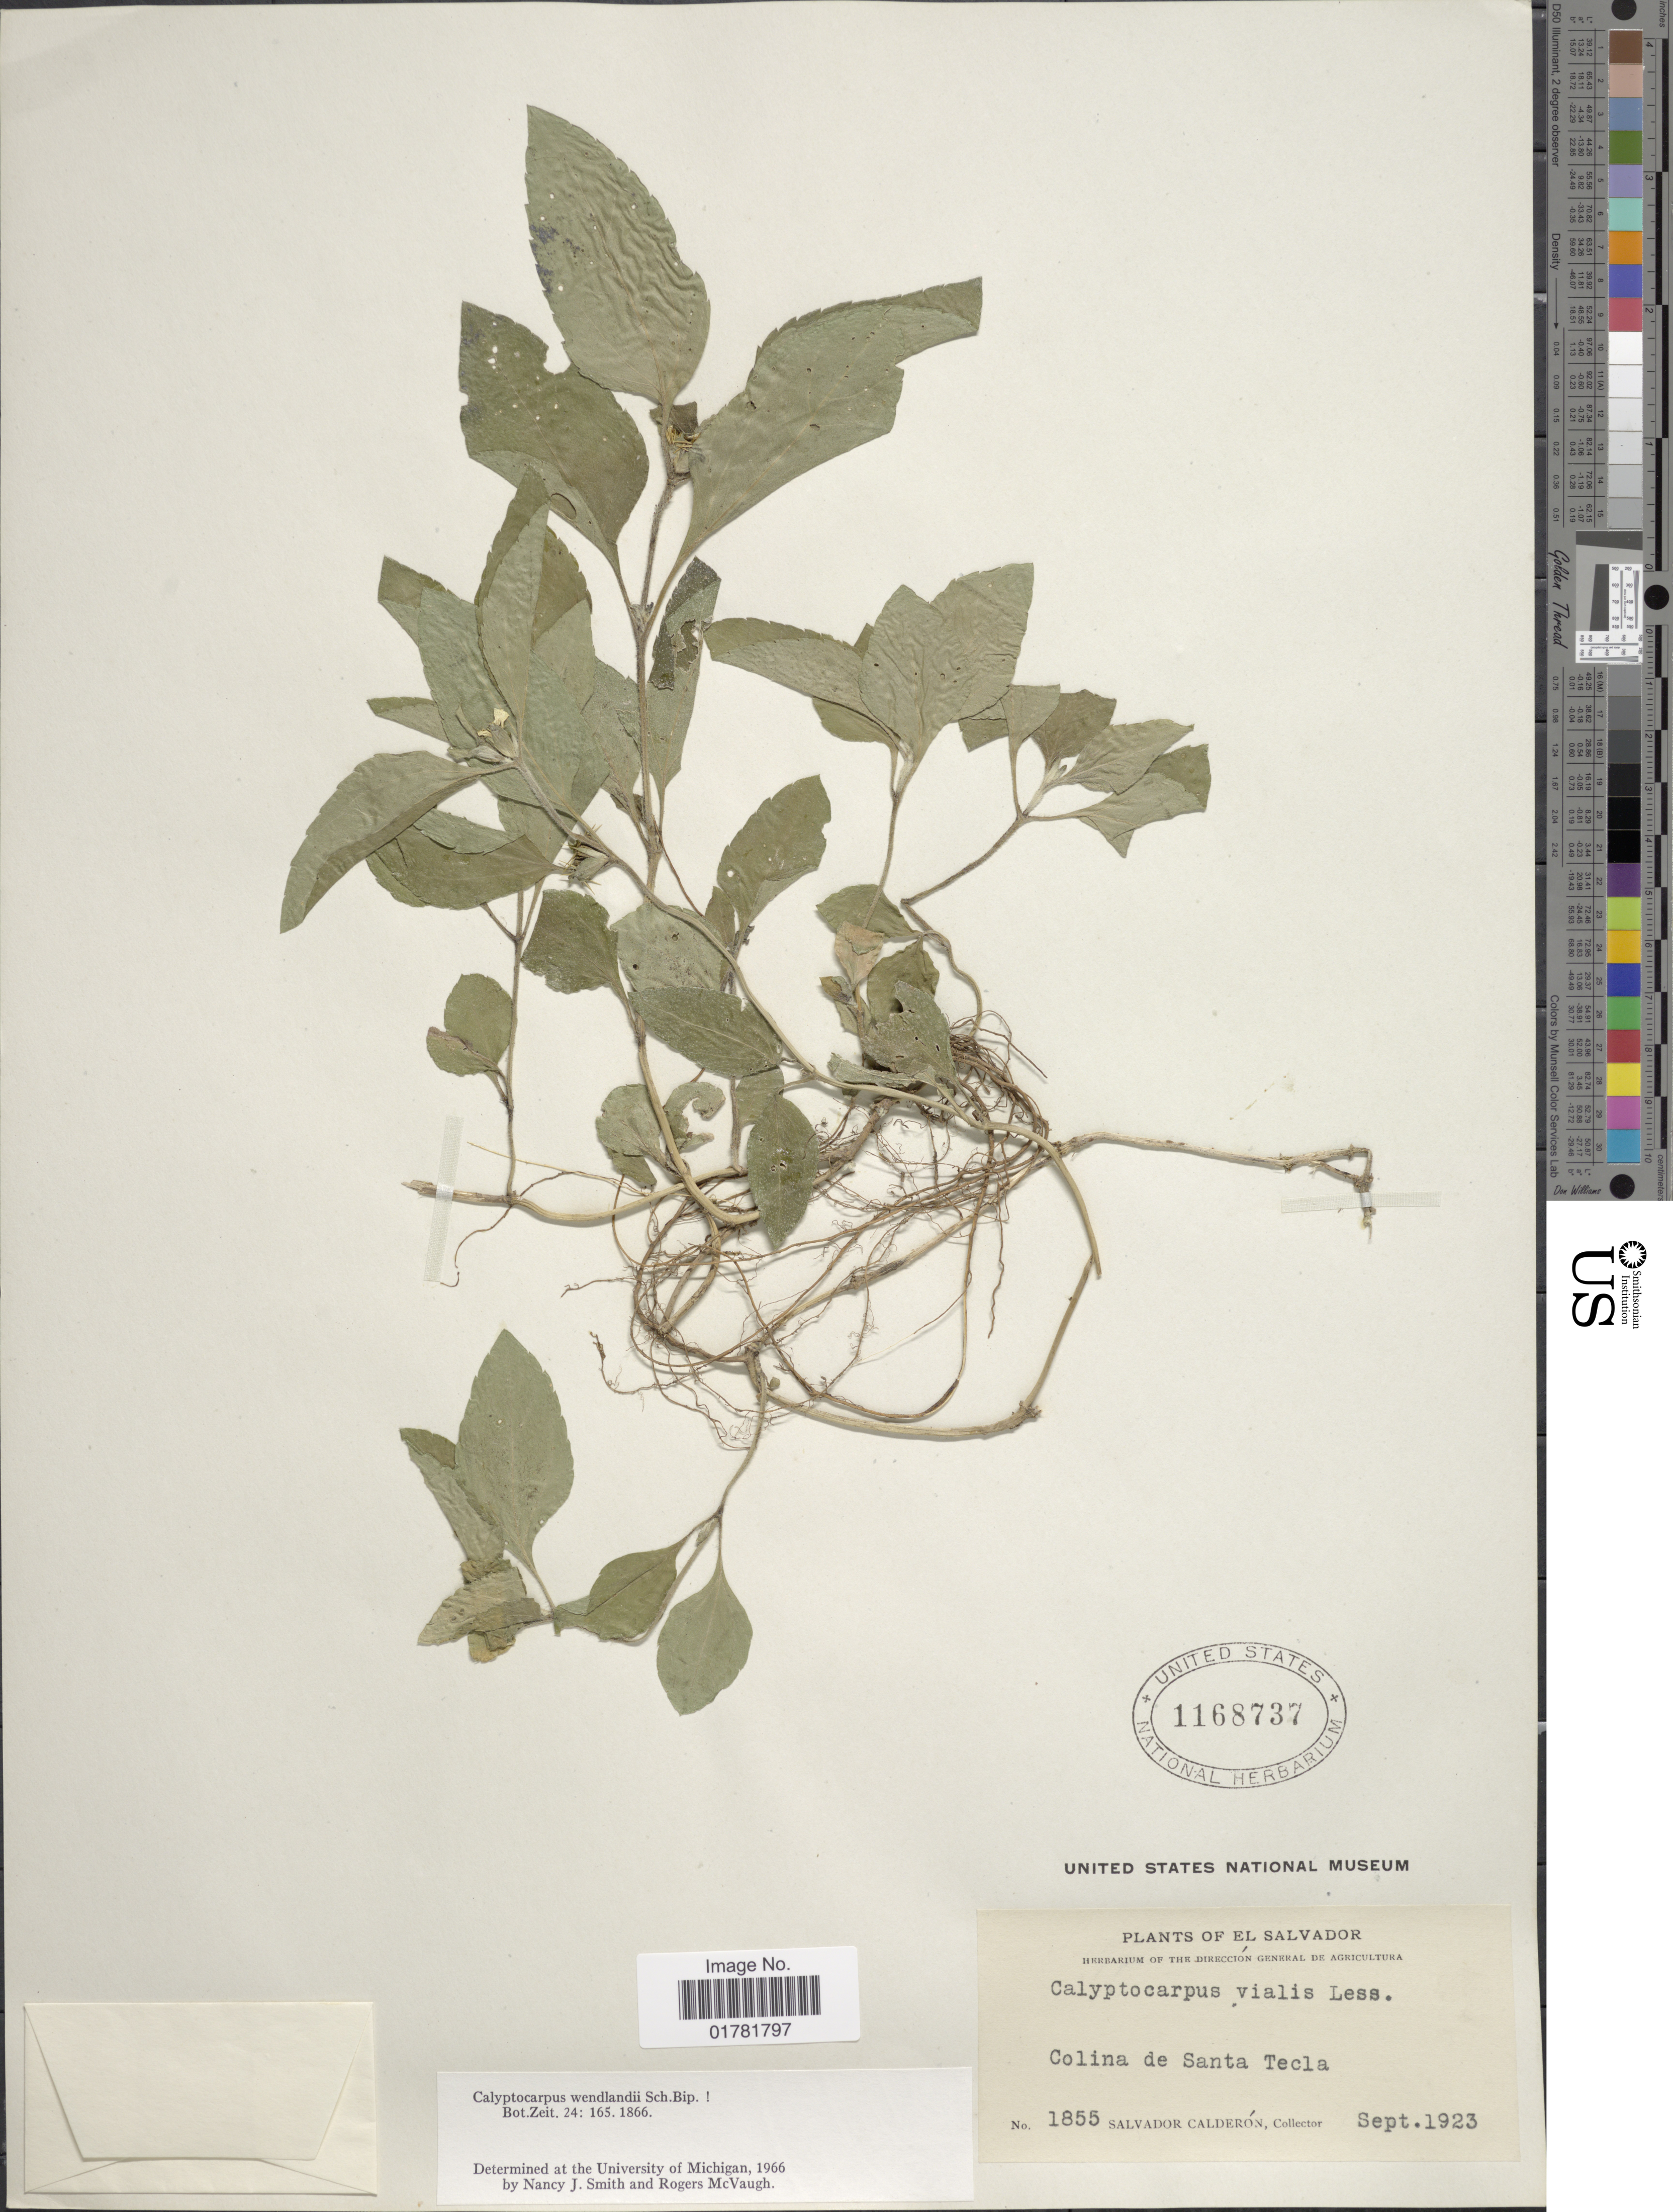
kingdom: Plantae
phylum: Tracheophyta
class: Magnoliopsida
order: Asterales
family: Asteraceae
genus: Calyptocarpus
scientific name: Calyptocarpus wendlandii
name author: Sch. Bip.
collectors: S. Calderón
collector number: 1855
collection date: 1923-09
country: El Salvador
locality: Colina de Santa Tecla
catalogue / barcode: US 1168737